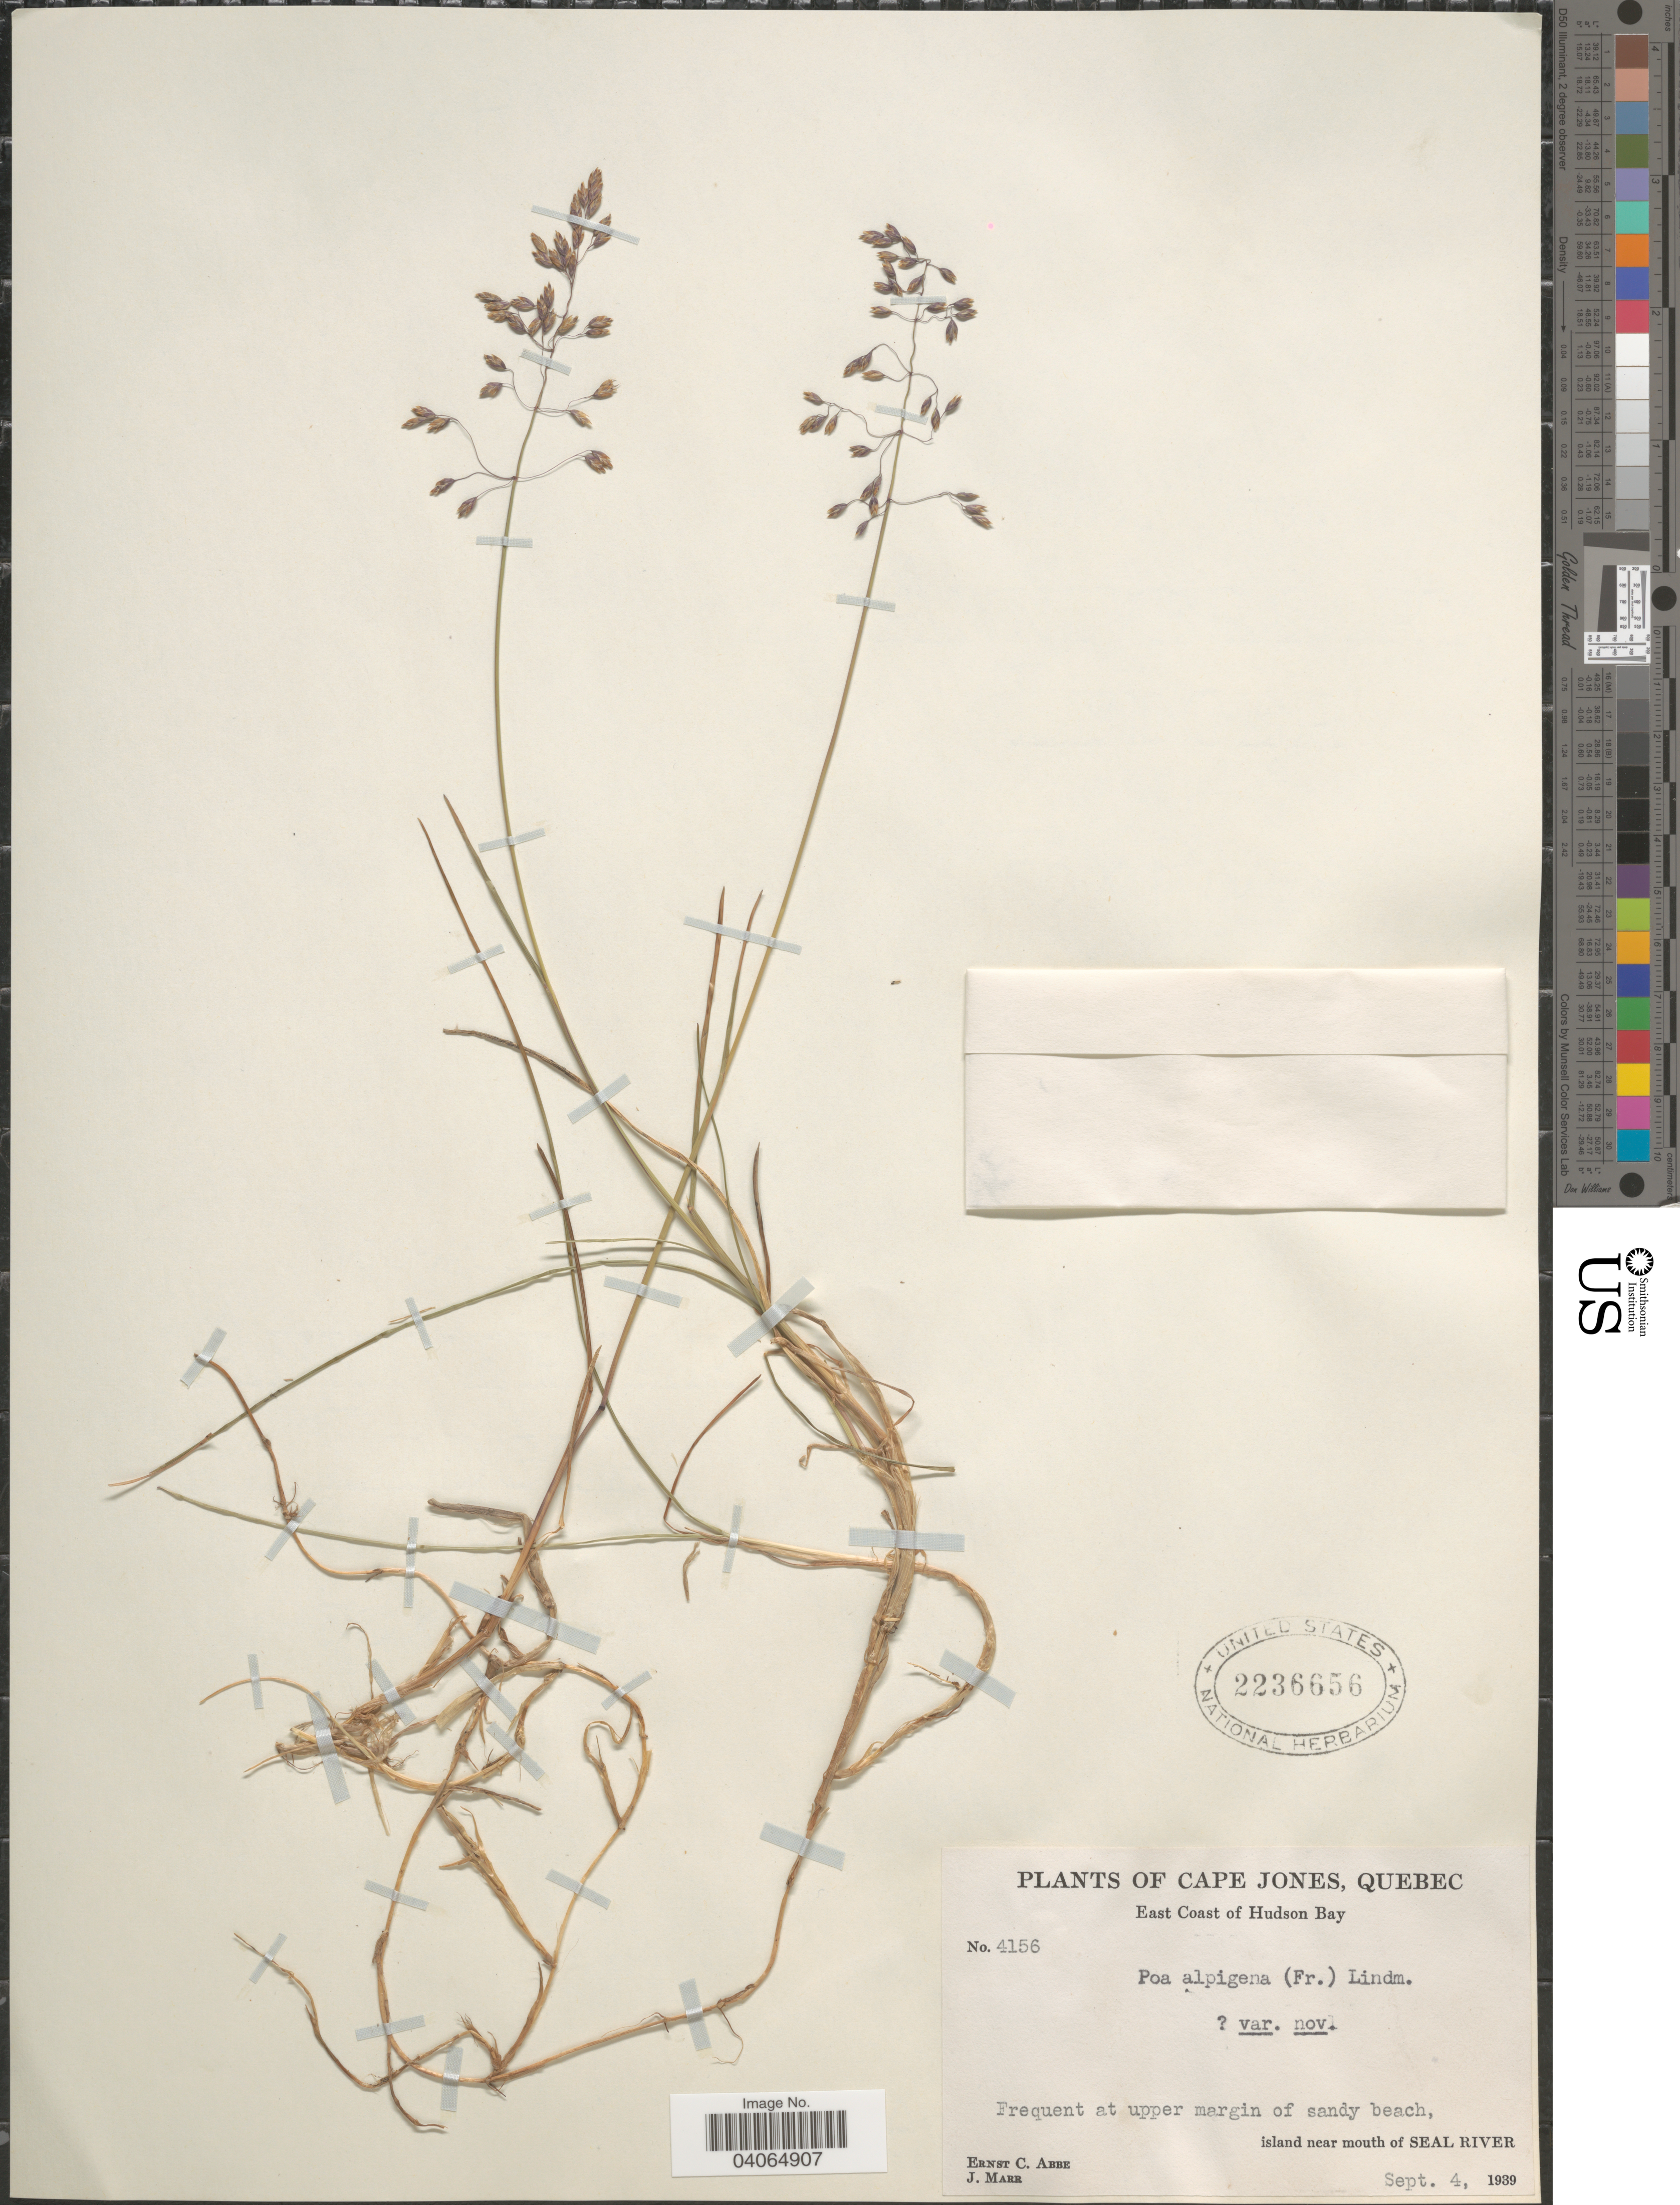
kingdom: Plantae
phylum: Tracheophyta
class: Liliopsida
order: Poales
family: Poaceae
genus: Poa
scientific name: Poa pratensis subsp. alpigena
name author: (Lindm.) Hiitonen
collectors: E. C. Abbe & J. Marr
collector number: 4156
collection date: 1939-09-04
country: Canada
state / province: Quebec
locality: Cape Jones. East Coast of Hudson Bay. Upper margin of sandy beach, island near mouth of Seal River.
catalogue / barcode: US 2236656